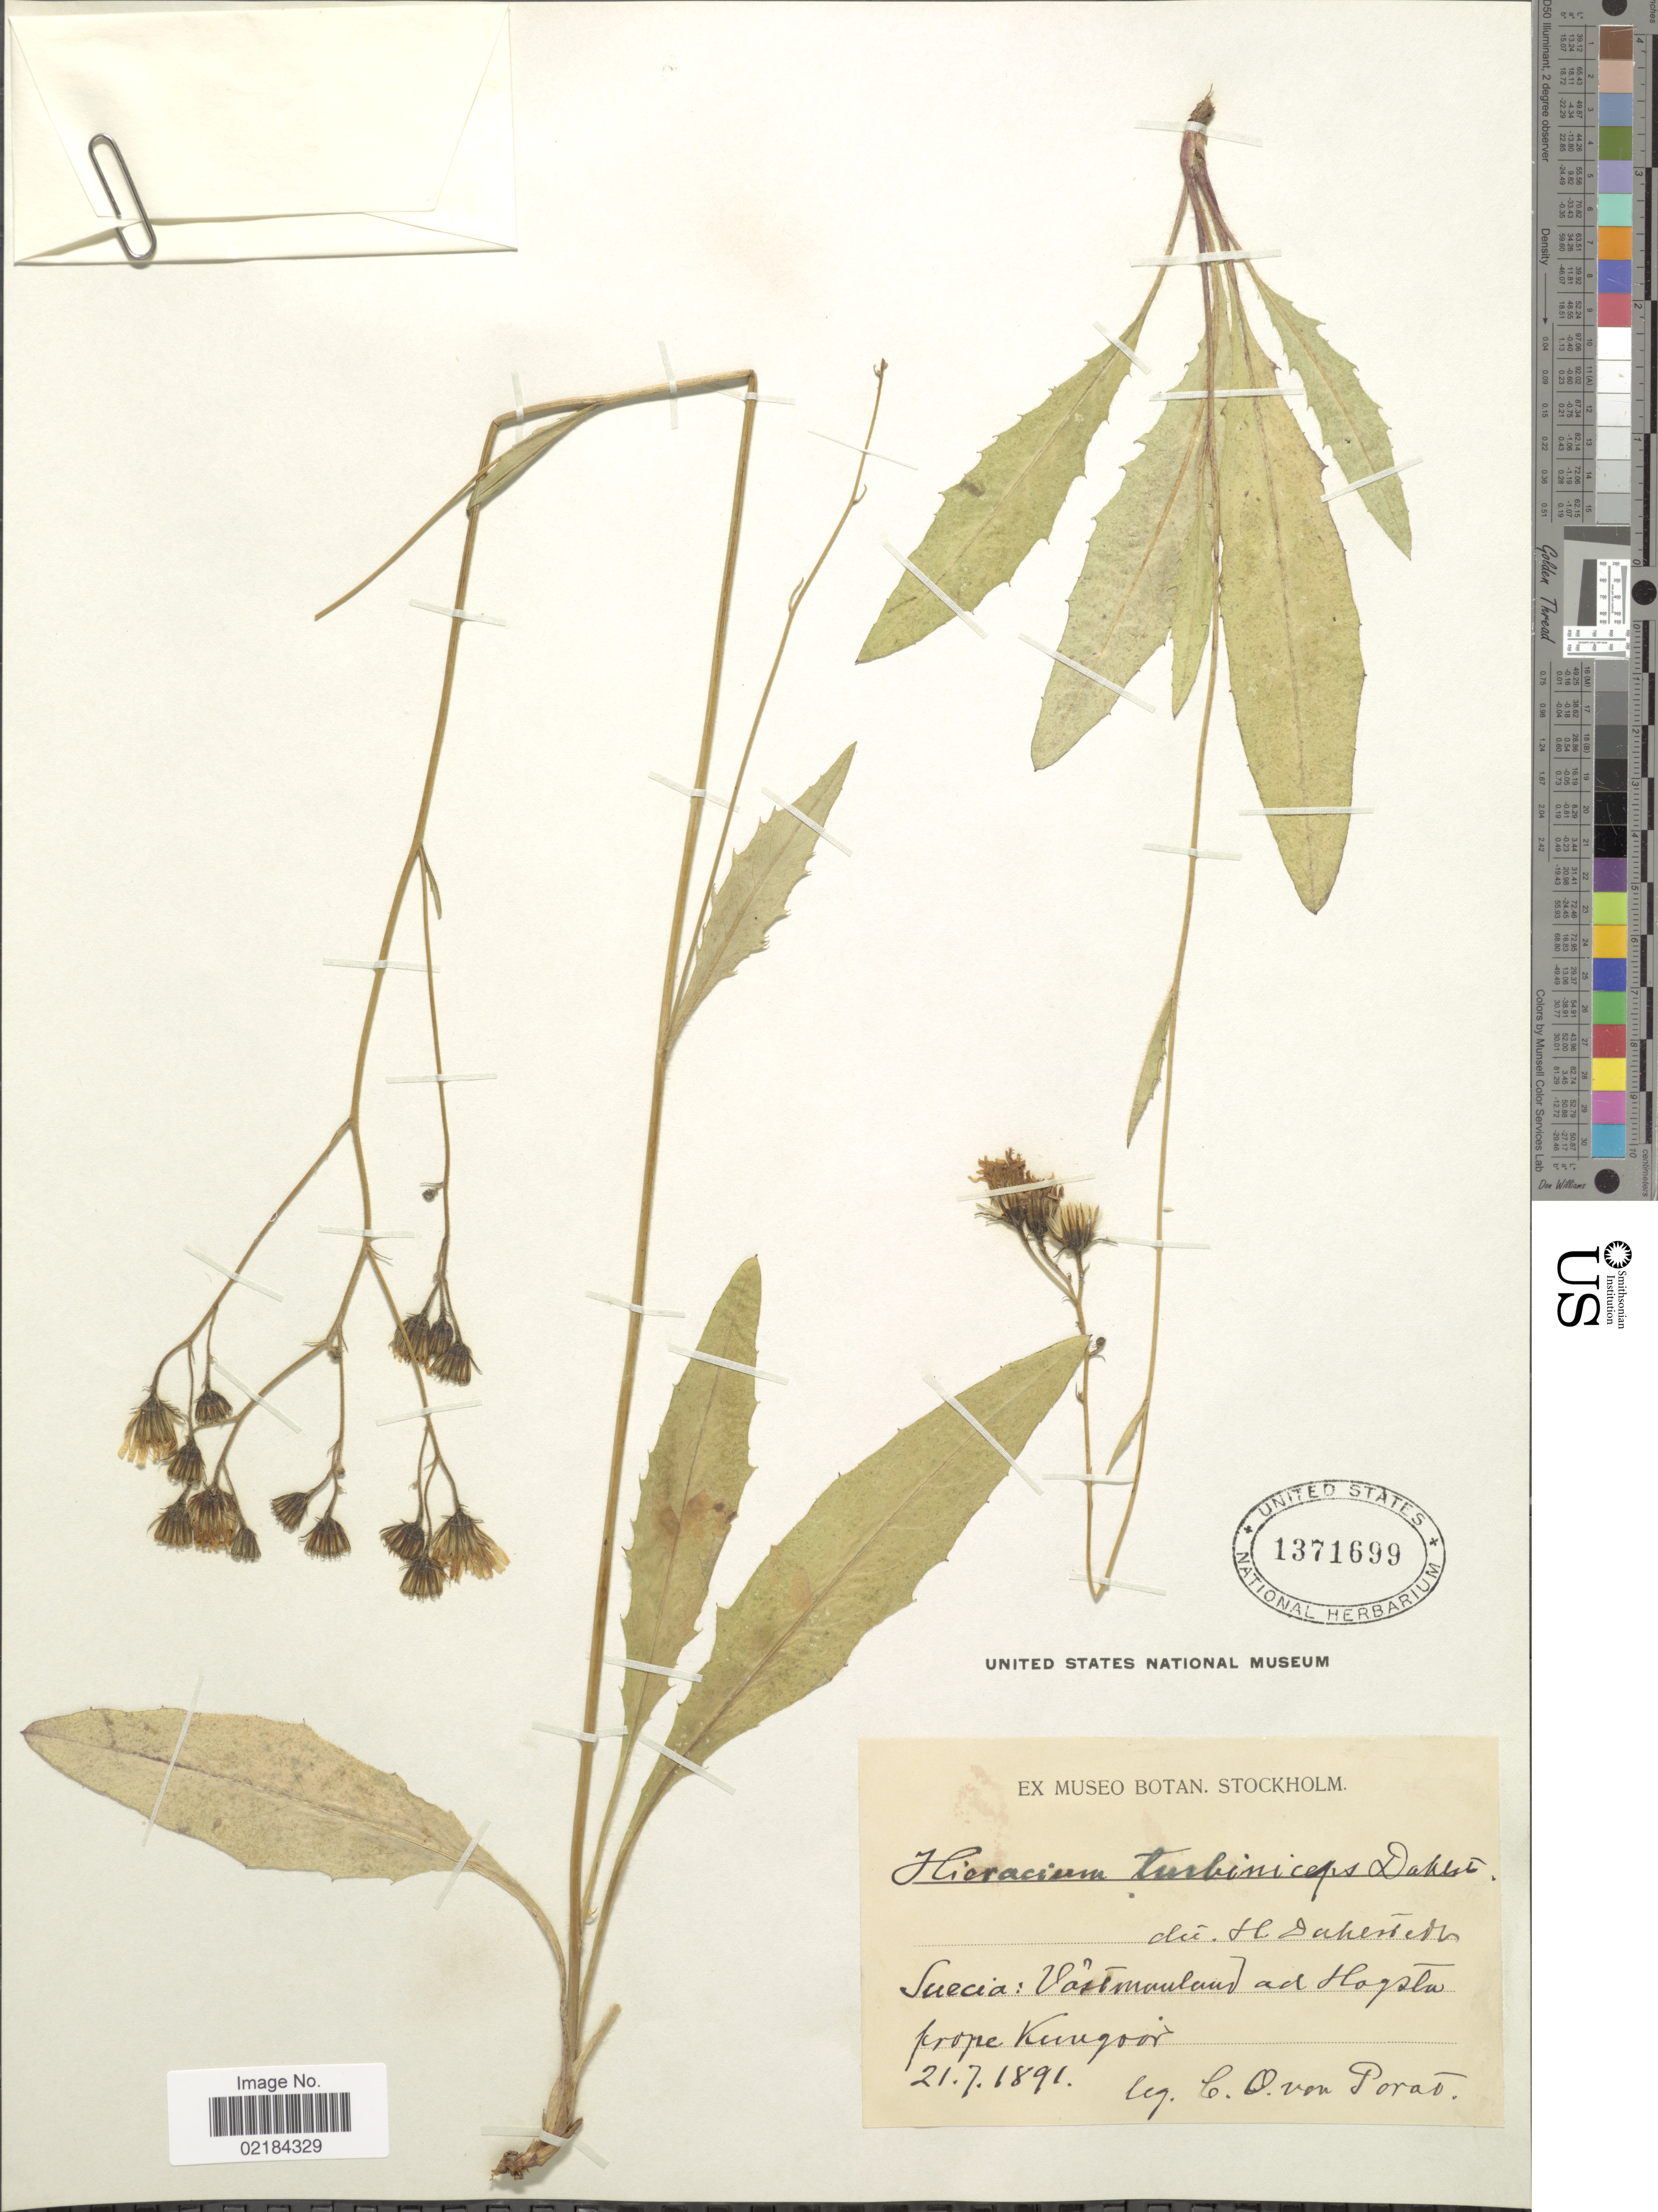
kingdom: Plantae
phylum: Tracheophyta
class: Magnoliopsida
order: Asterales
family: Asteraceae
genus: Hieracium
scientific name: Hieracium turbiniceps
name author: Dahlst.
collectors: C. Porat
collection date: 1891-07-21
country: Sweden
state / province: Vastmanland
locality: Suecia: Vastmanland ad Hogsta prope Kungsor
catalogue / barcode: US 1371699